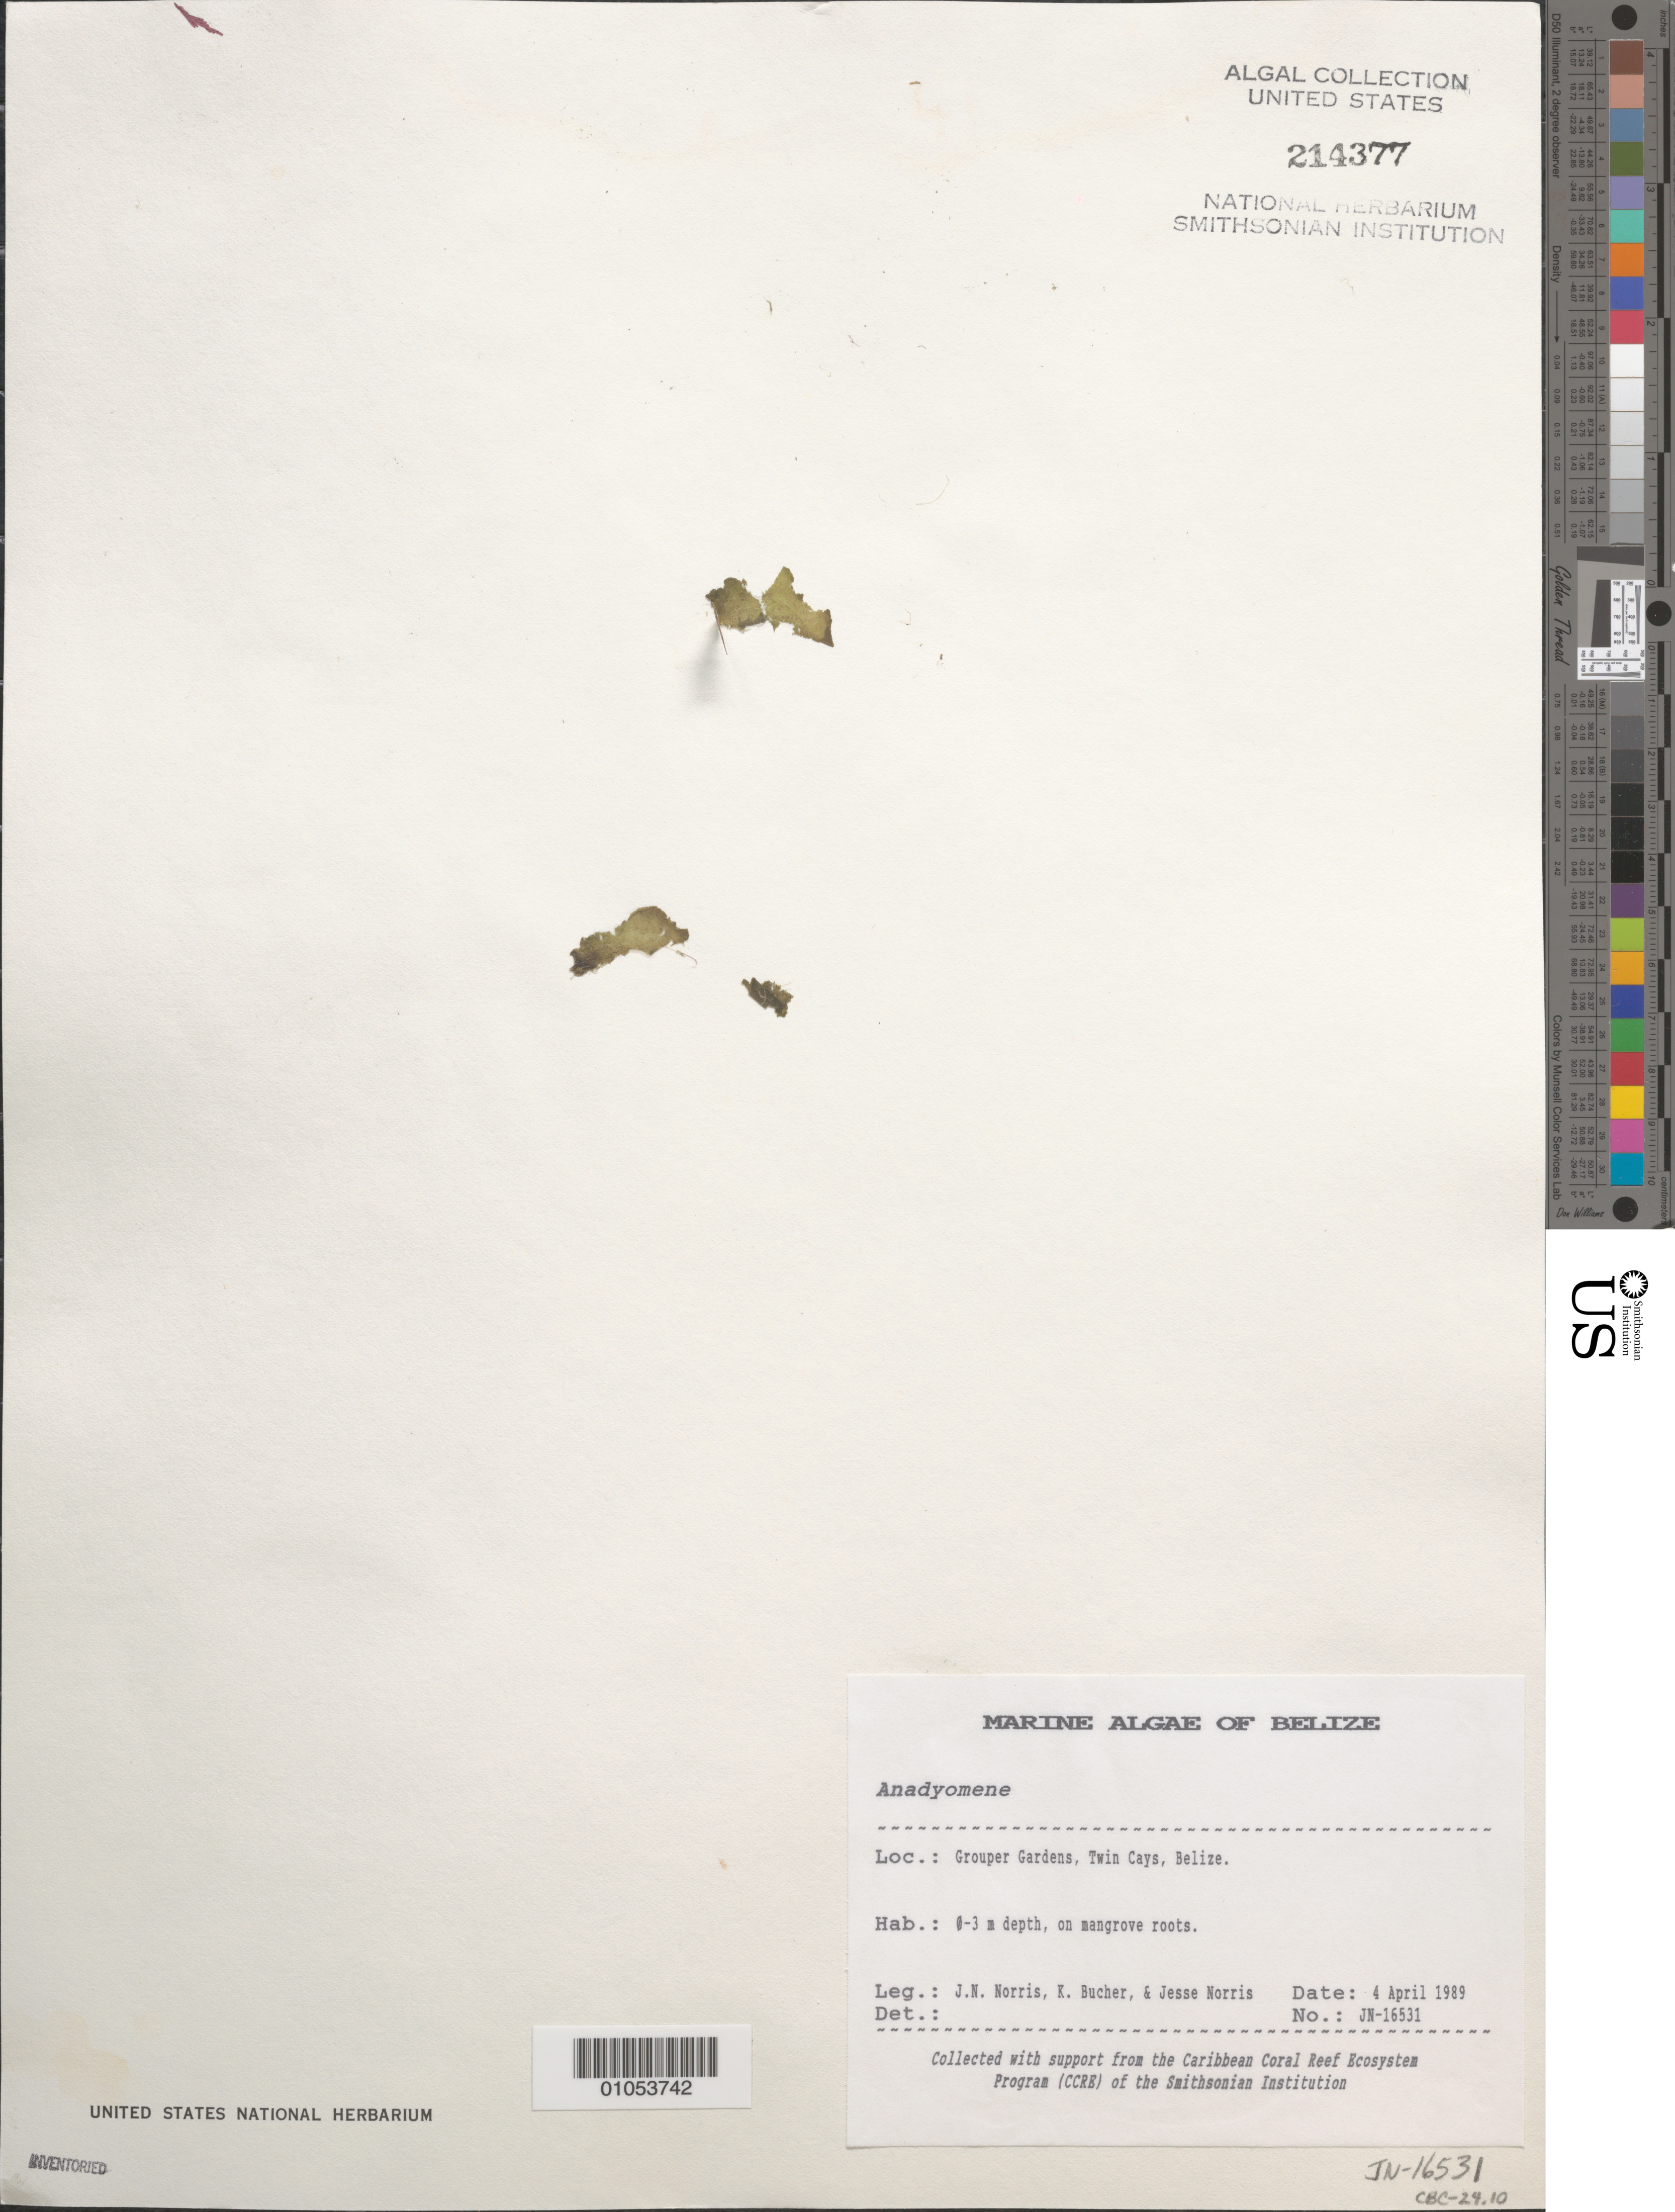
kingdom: Plantae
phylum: Chlorophyta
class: Ulvophyceae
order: Cladophorales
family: Anadyomenaceae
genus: Anadyomene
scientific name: Anadyomene sp.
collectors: J. N. Norris, K. E. Bucher & J. A. Norris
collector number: JN-16531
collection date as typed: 04 Apr 1989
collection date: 1989-04-04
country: Belize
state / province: Stann Creek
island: Twin Cays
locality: Grouper Gardens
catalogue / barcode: US 214377